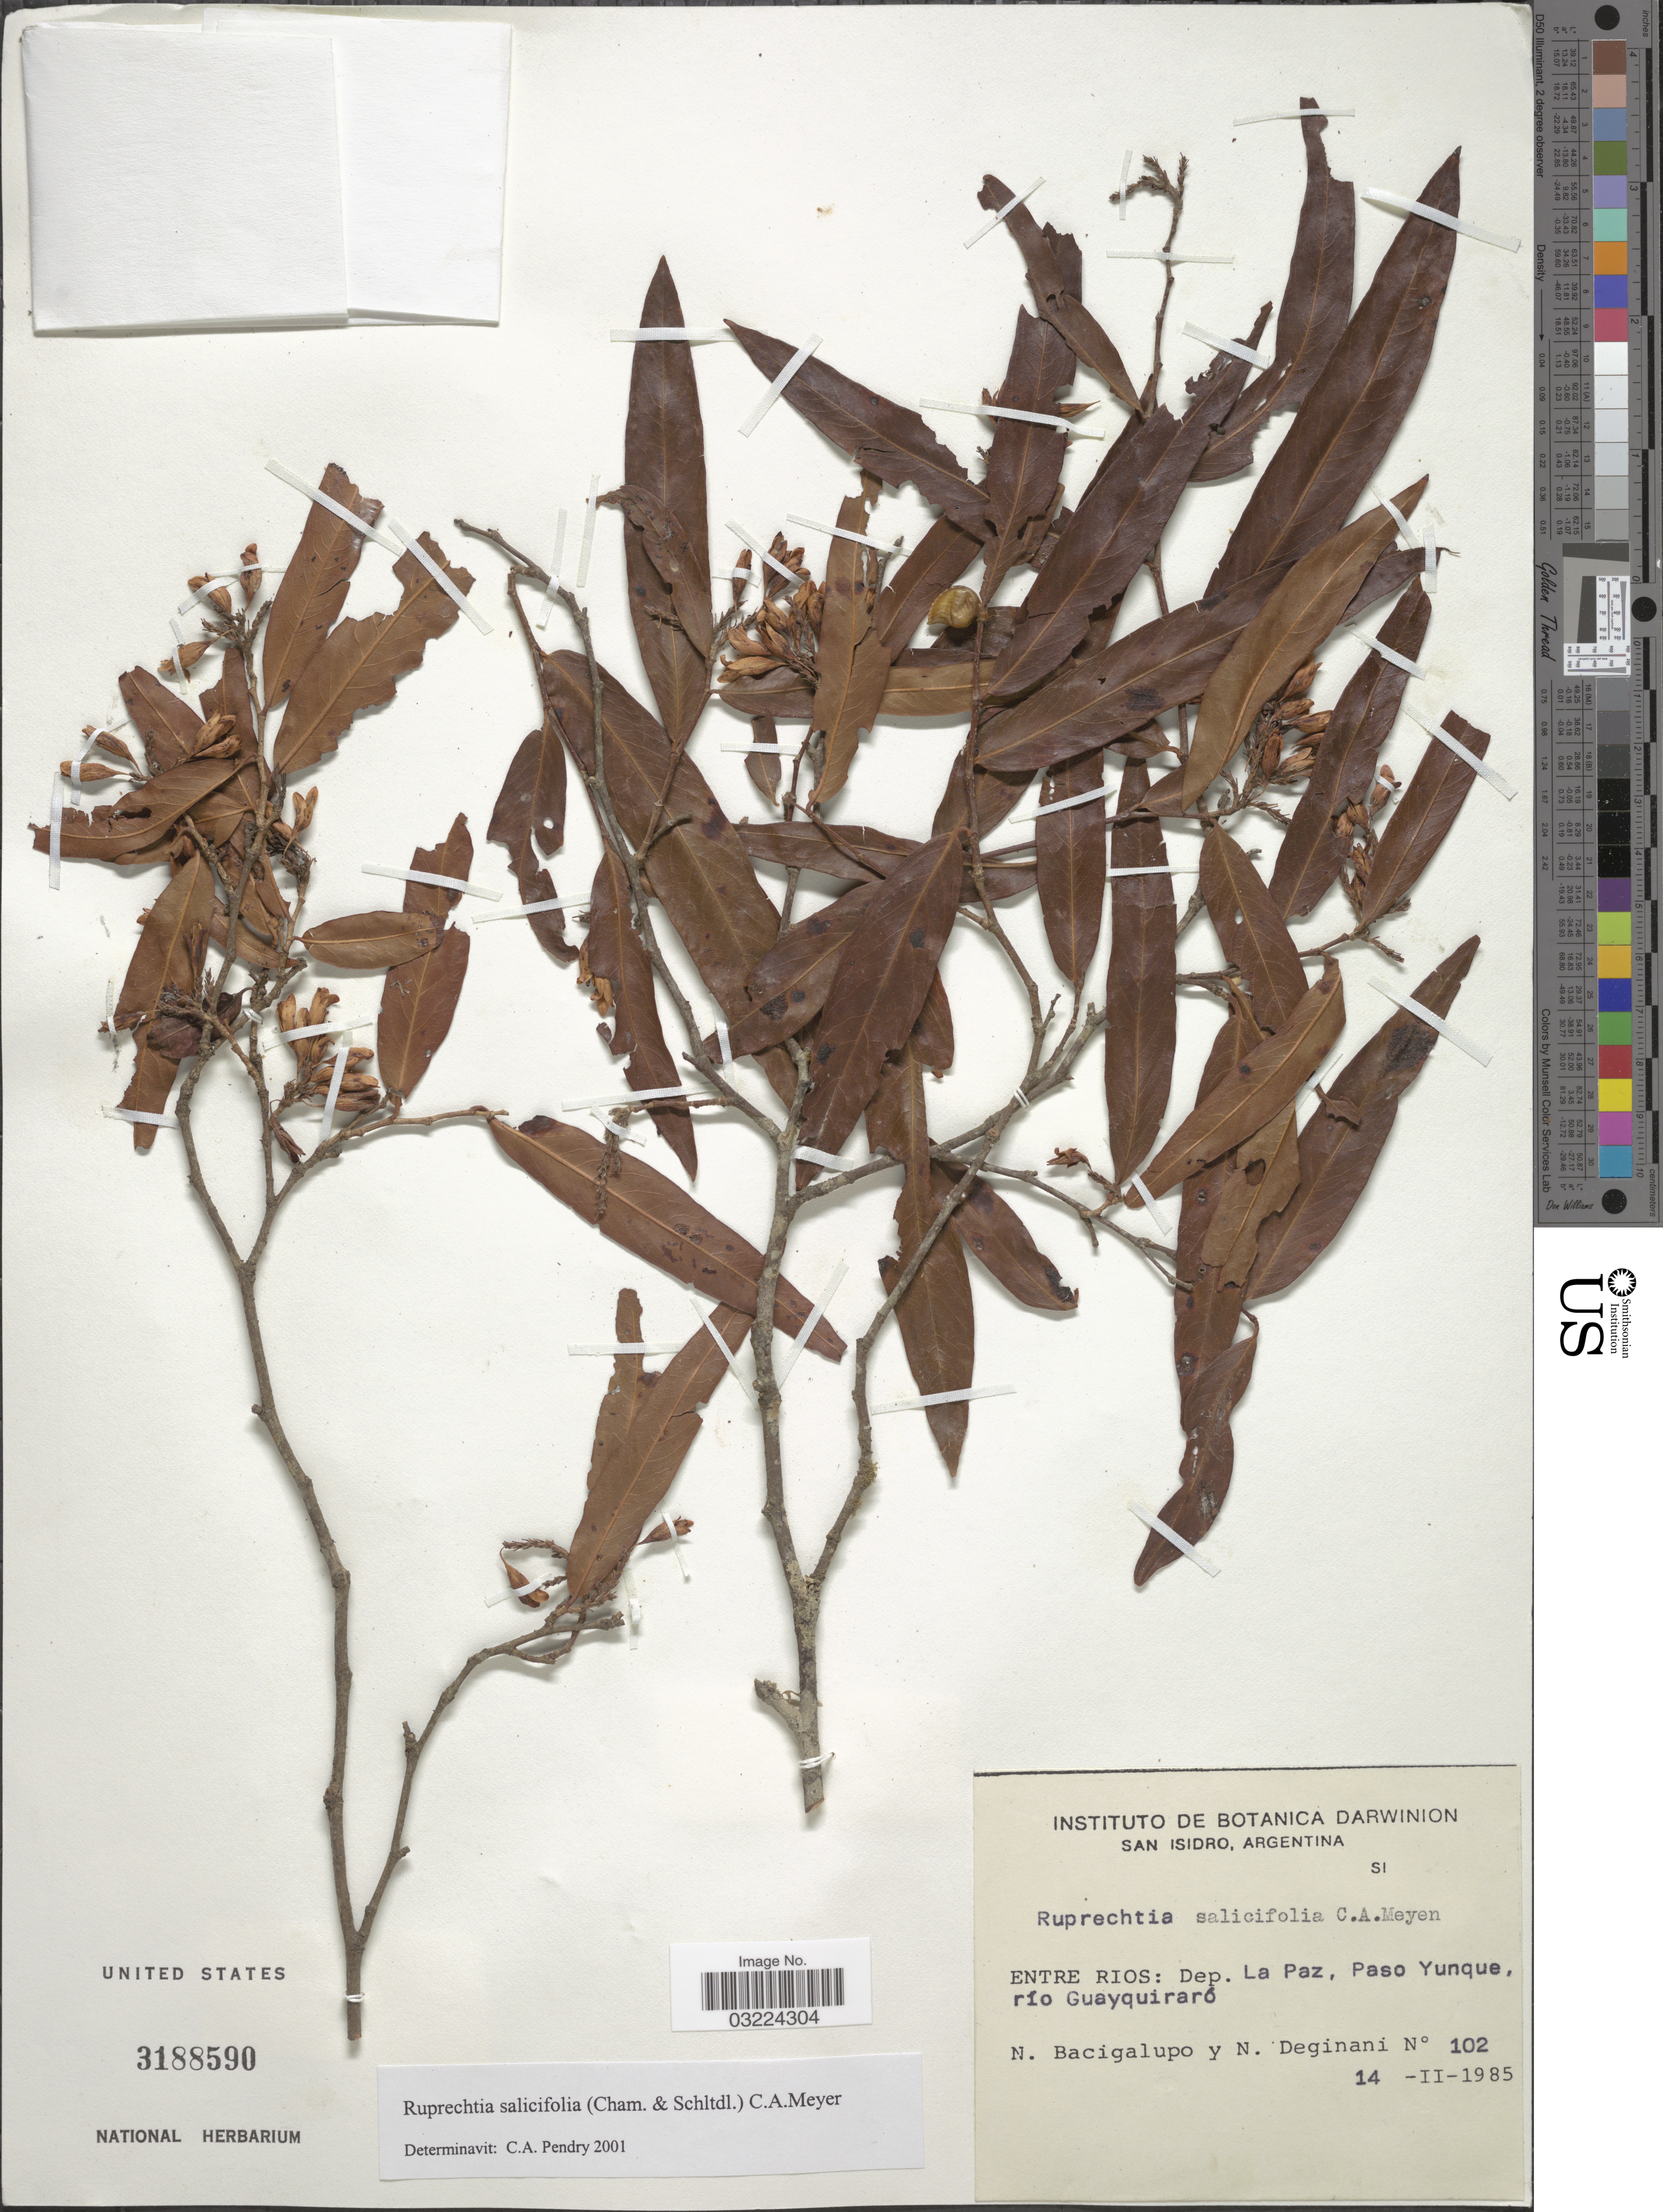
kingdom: Plantae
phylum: Tracheophyta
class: Magnoliopsida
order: Caryophyllales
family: Polygonaceae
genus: Ruprechtia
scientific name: Ruprechtia salicifolia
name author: (Cham. & Schltdl.) C.A. Mey.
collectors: N. M. Bacigalupo & N. Deginani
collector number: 102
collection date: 1985-02-14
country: Argentina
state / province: Entre Rios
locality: Dep. La Paz, Paso Yunque, río Guayquiraró.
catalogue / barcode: US 3188590